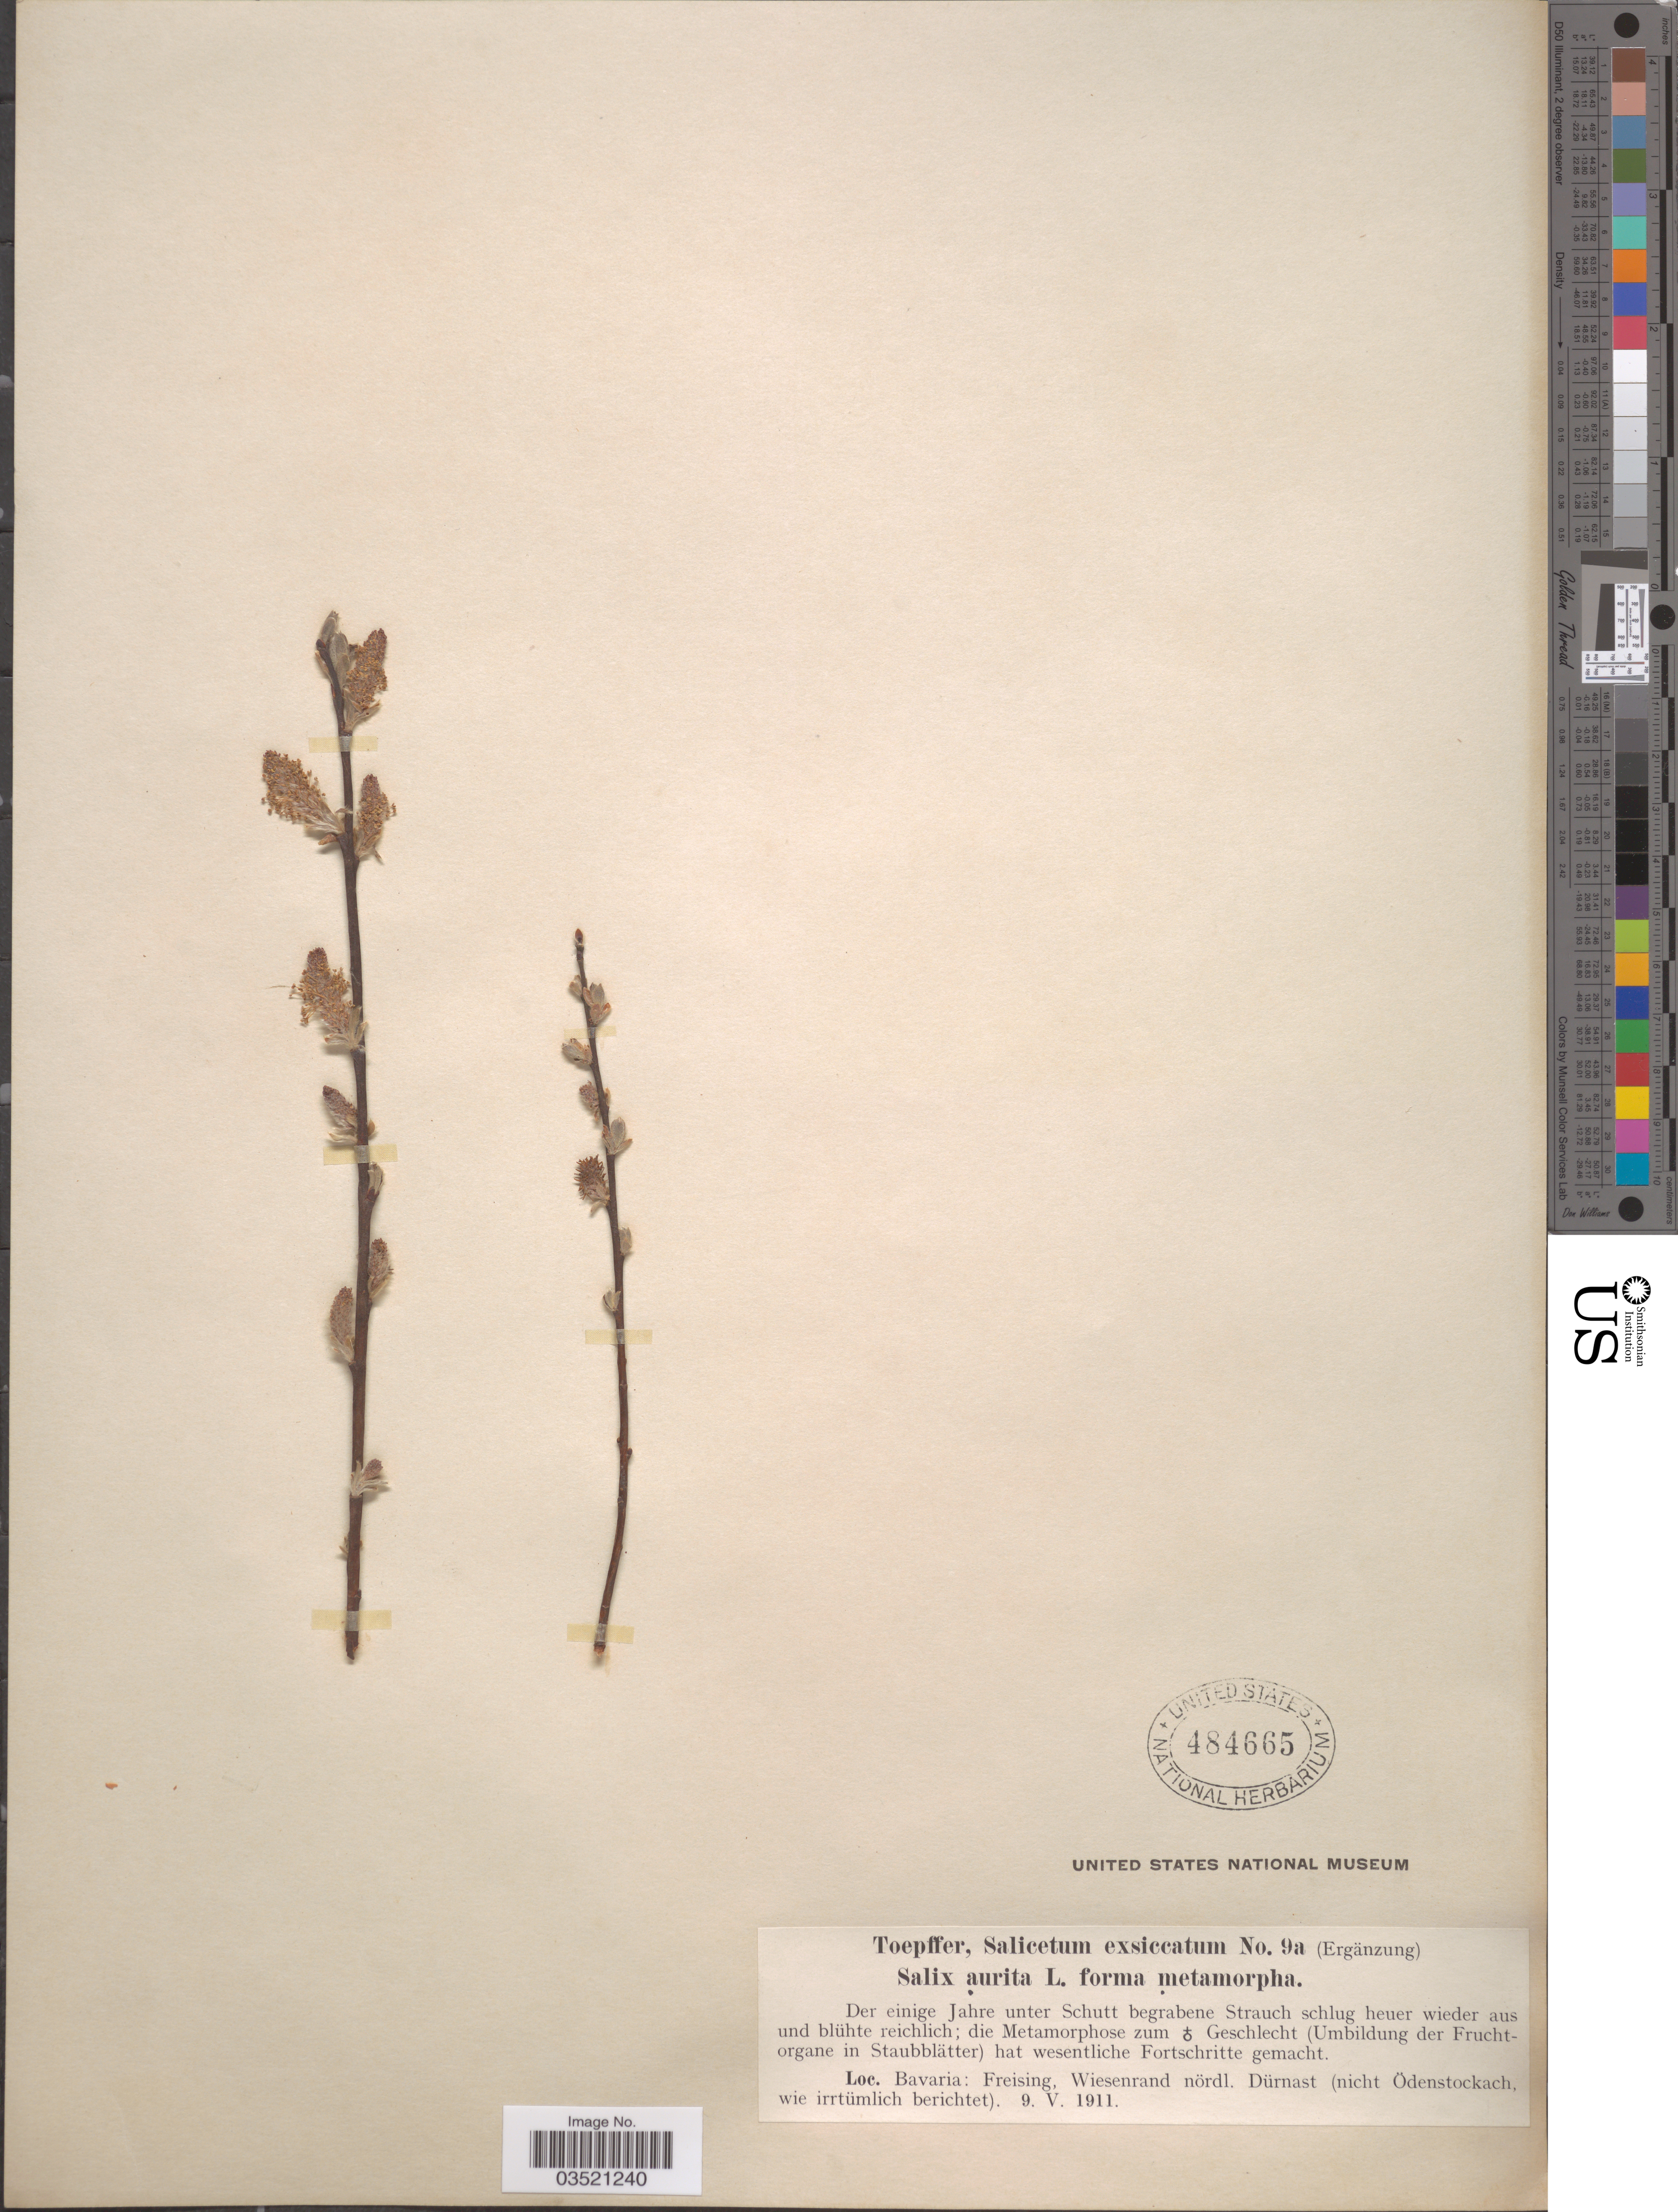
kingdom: Plantae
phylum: Tracheophyta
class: Magnoliopsida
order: Malpighiales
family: Salicaceae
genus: Salix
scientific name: Salix aurita f. metamorpha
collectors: A. Toepffer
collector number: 9a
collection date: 1911-05-09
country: Germany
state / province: Bayern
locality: Bavaria: Freising, Wiesenrand nördl. Dürnast (nicht Ödenstockach, wie irrtümlich berichtet).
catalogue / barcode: US 484665